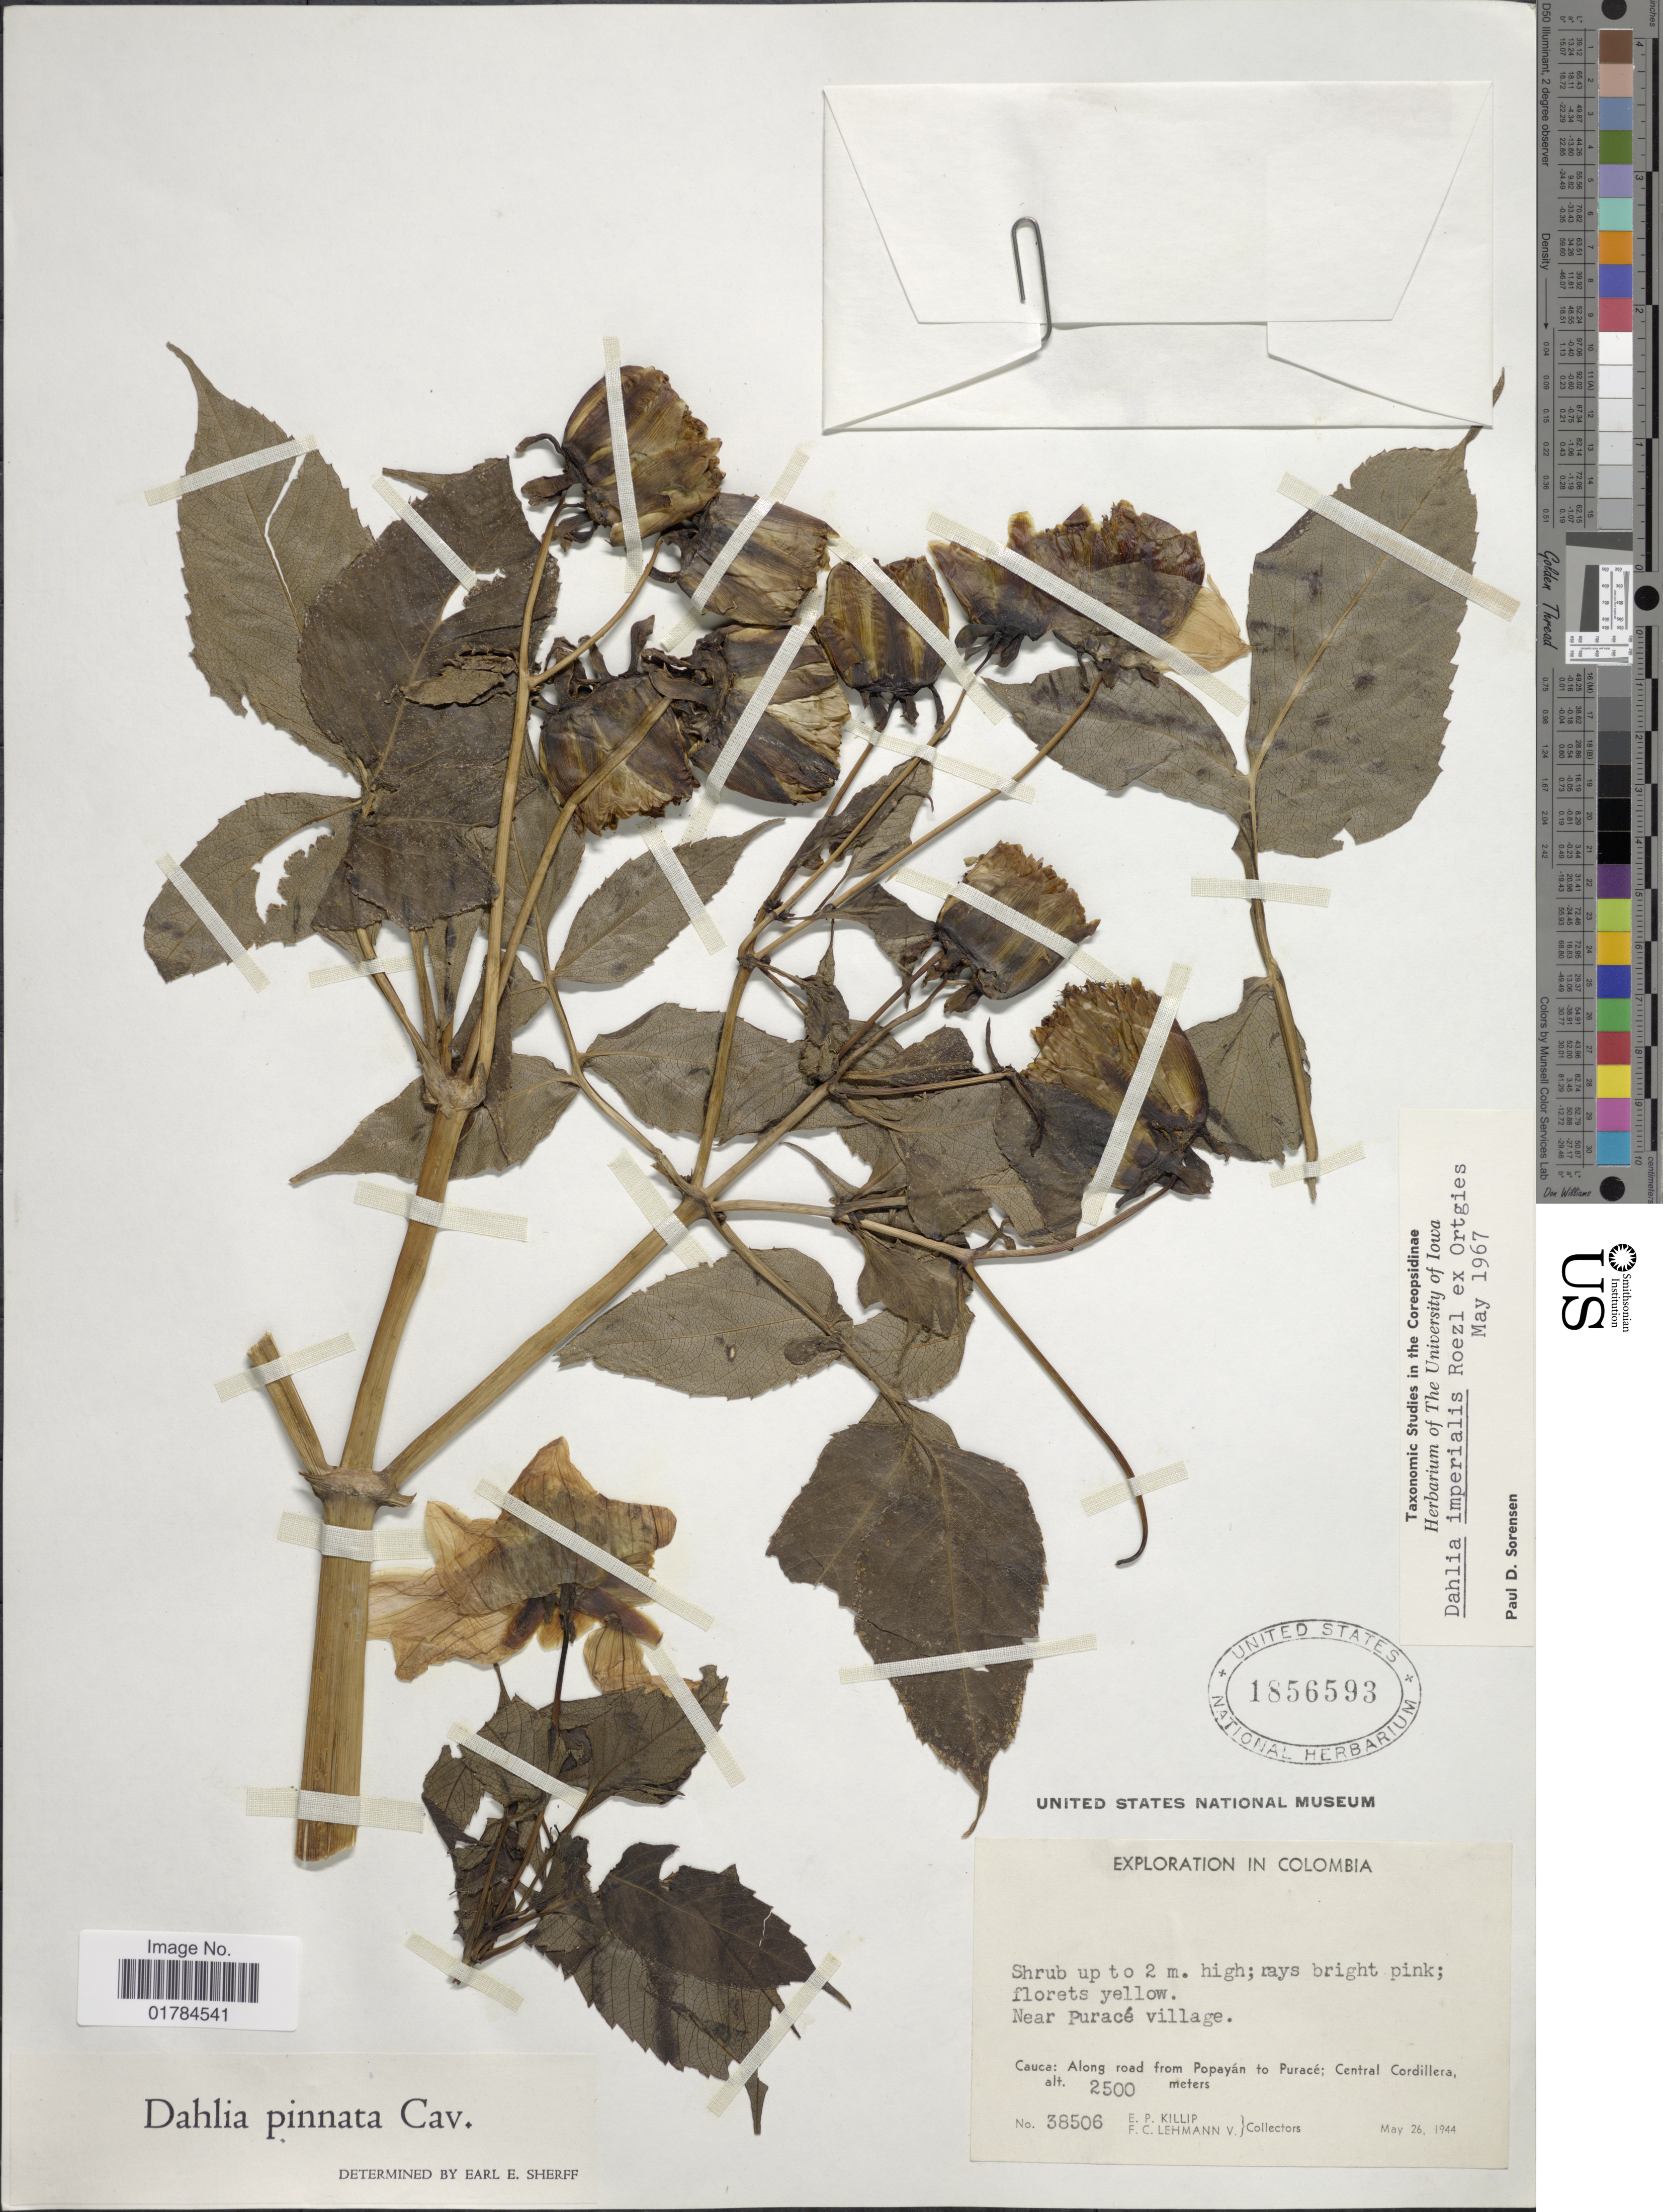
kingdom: Plantae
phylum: Tracheophyta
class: Magnoliopsida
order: Asterales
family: Asteraceae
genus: Dahlia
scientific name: Dahlia imperialis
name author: Roezl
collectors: E. P. Killip & F. Lehmann v.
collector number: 38506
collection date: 1944-05-26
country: Colombia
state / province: Cauca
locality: Along road from Popayan to Purace; Central Cordillera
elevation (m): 2500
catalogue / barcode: US 1856593